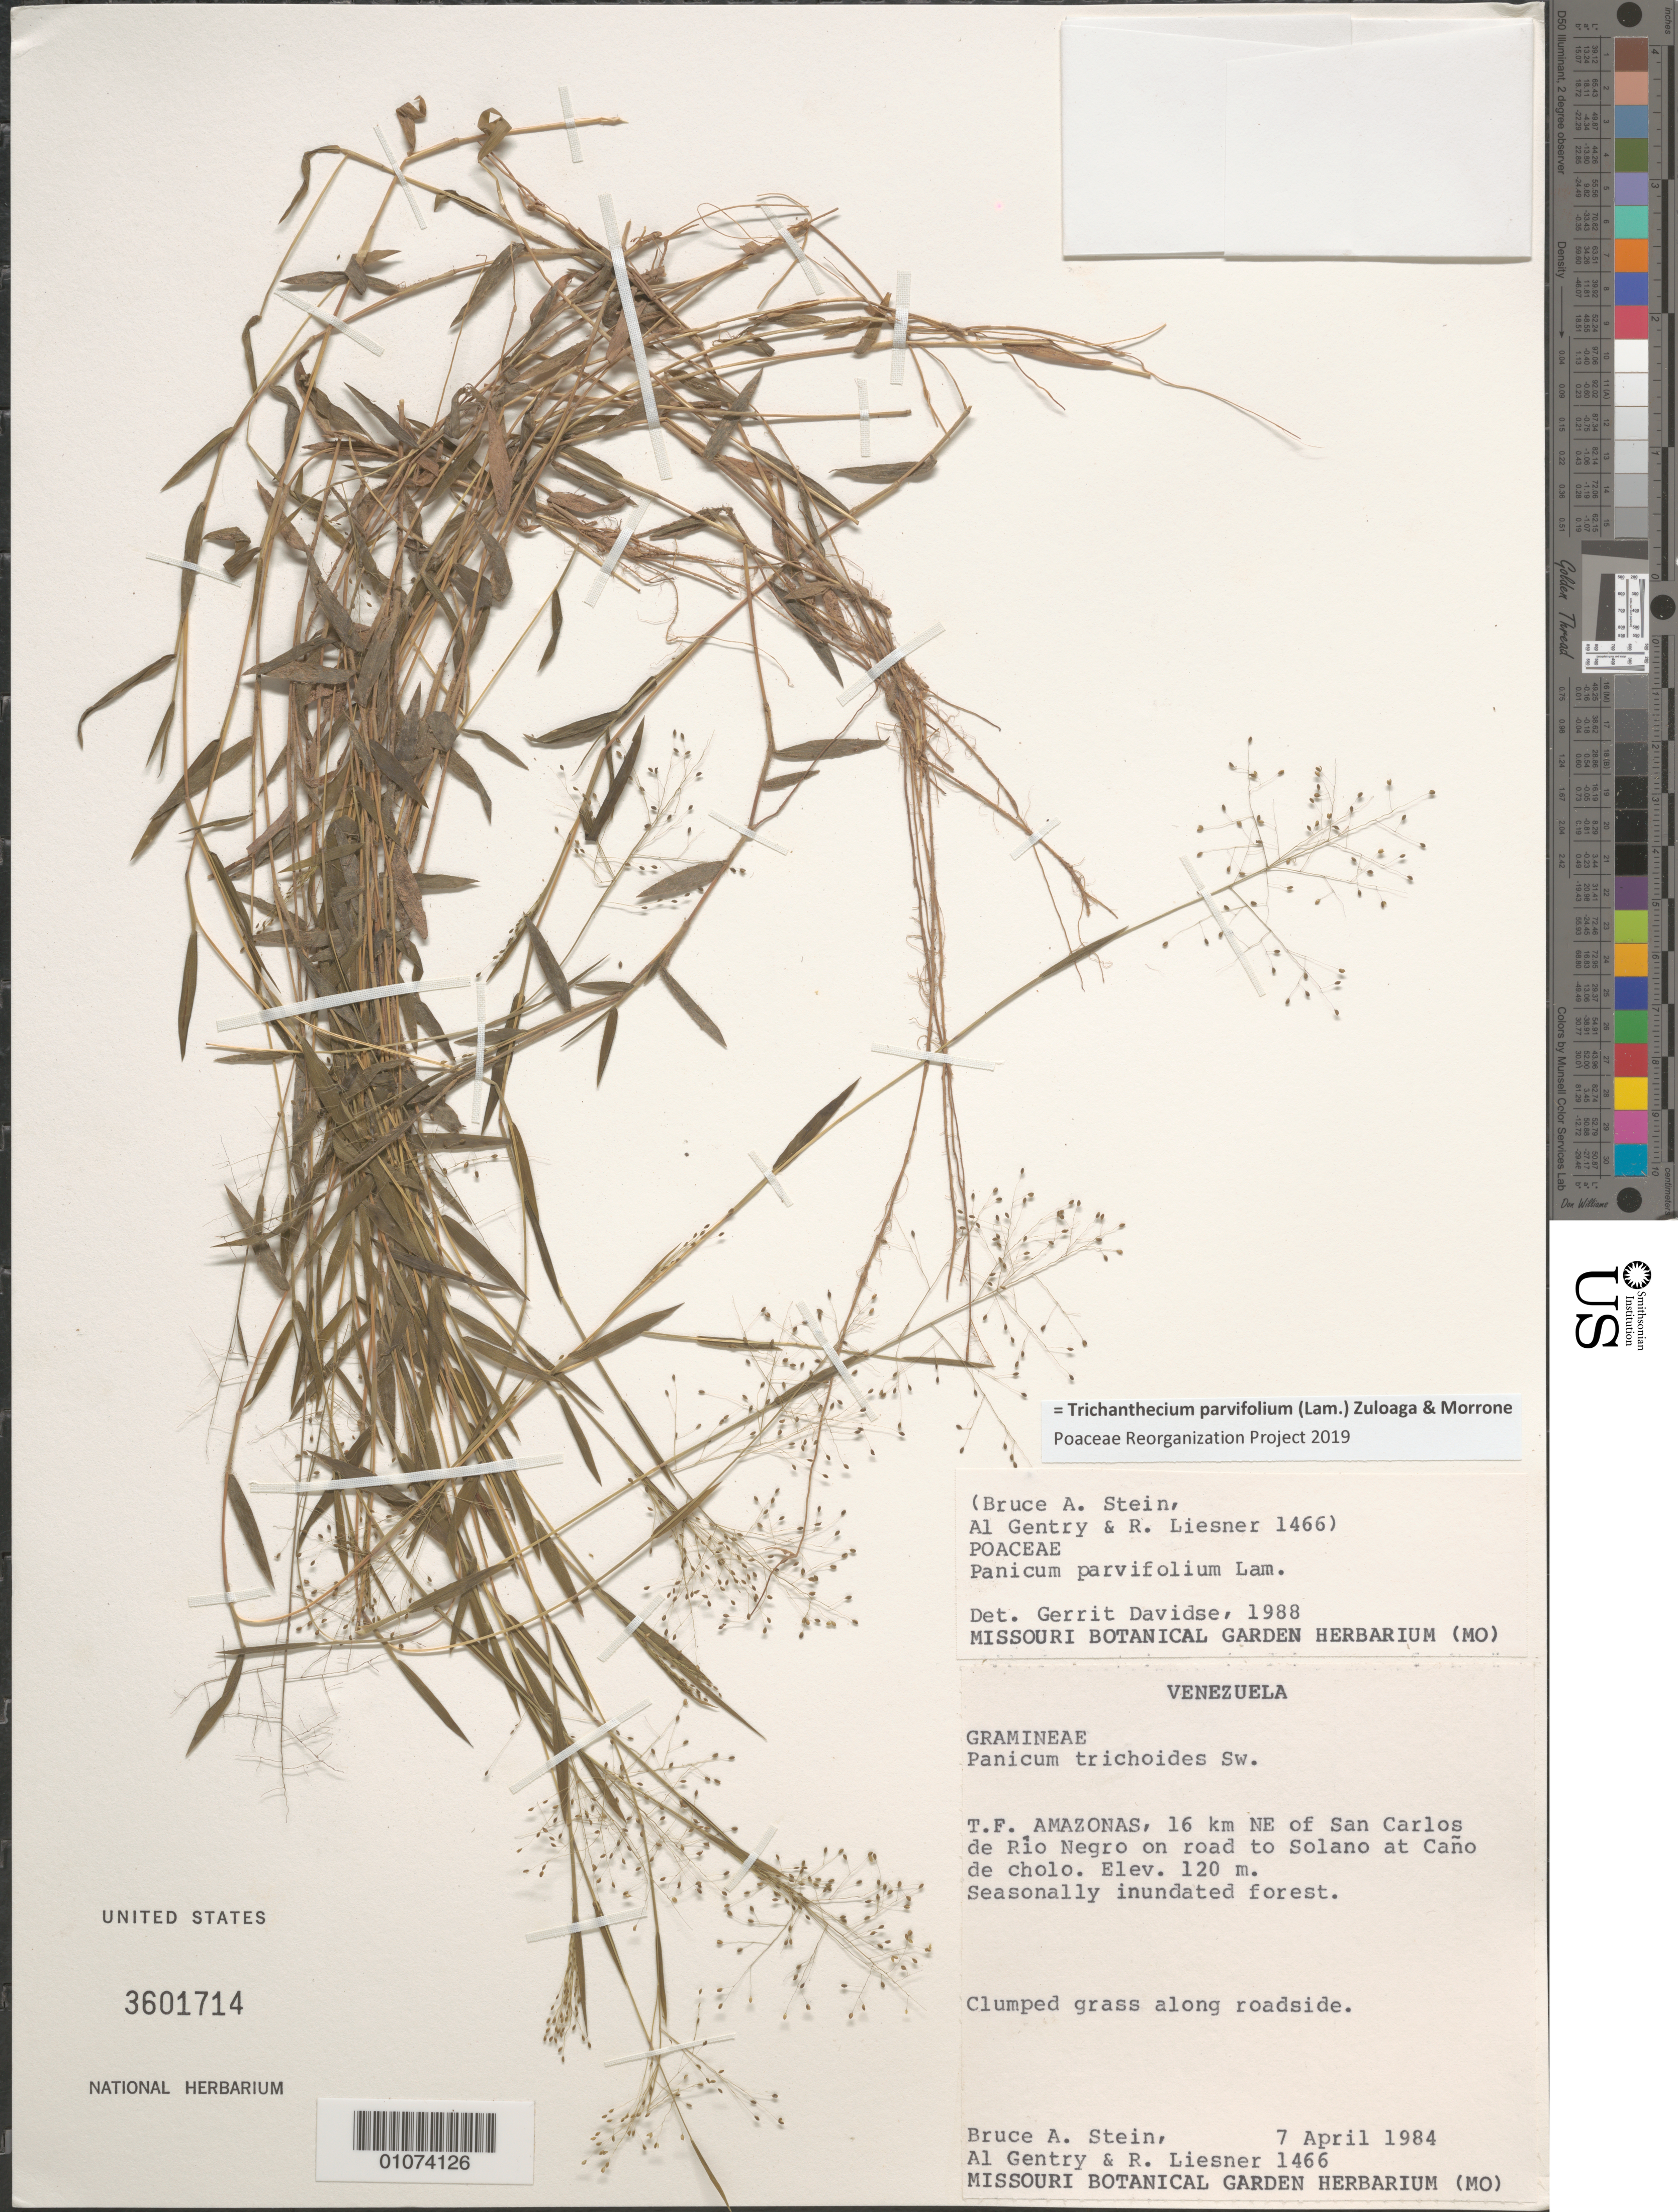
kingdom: Plantae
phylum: Tracheophyta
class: Liliopsida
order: Poales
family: Poaceae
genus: Trichanthecium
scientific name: Trichanthecium parvifolium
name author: (Lam.) Zuloaga & Morrone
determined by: Poaceae Reorganization Project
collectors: B. A. Stein, A. H. Gentry & R. L. Liesner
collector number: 1466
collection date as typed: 7-Apr-84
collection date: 1984-04-07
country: Venezuela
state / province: Amazonas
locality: San Carlos de Río Negro, 16 km NE of on road to Solano at Caño de Cholo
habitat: Seasonally inundated forest; along roadside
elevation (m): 120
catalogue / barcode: US 3601714